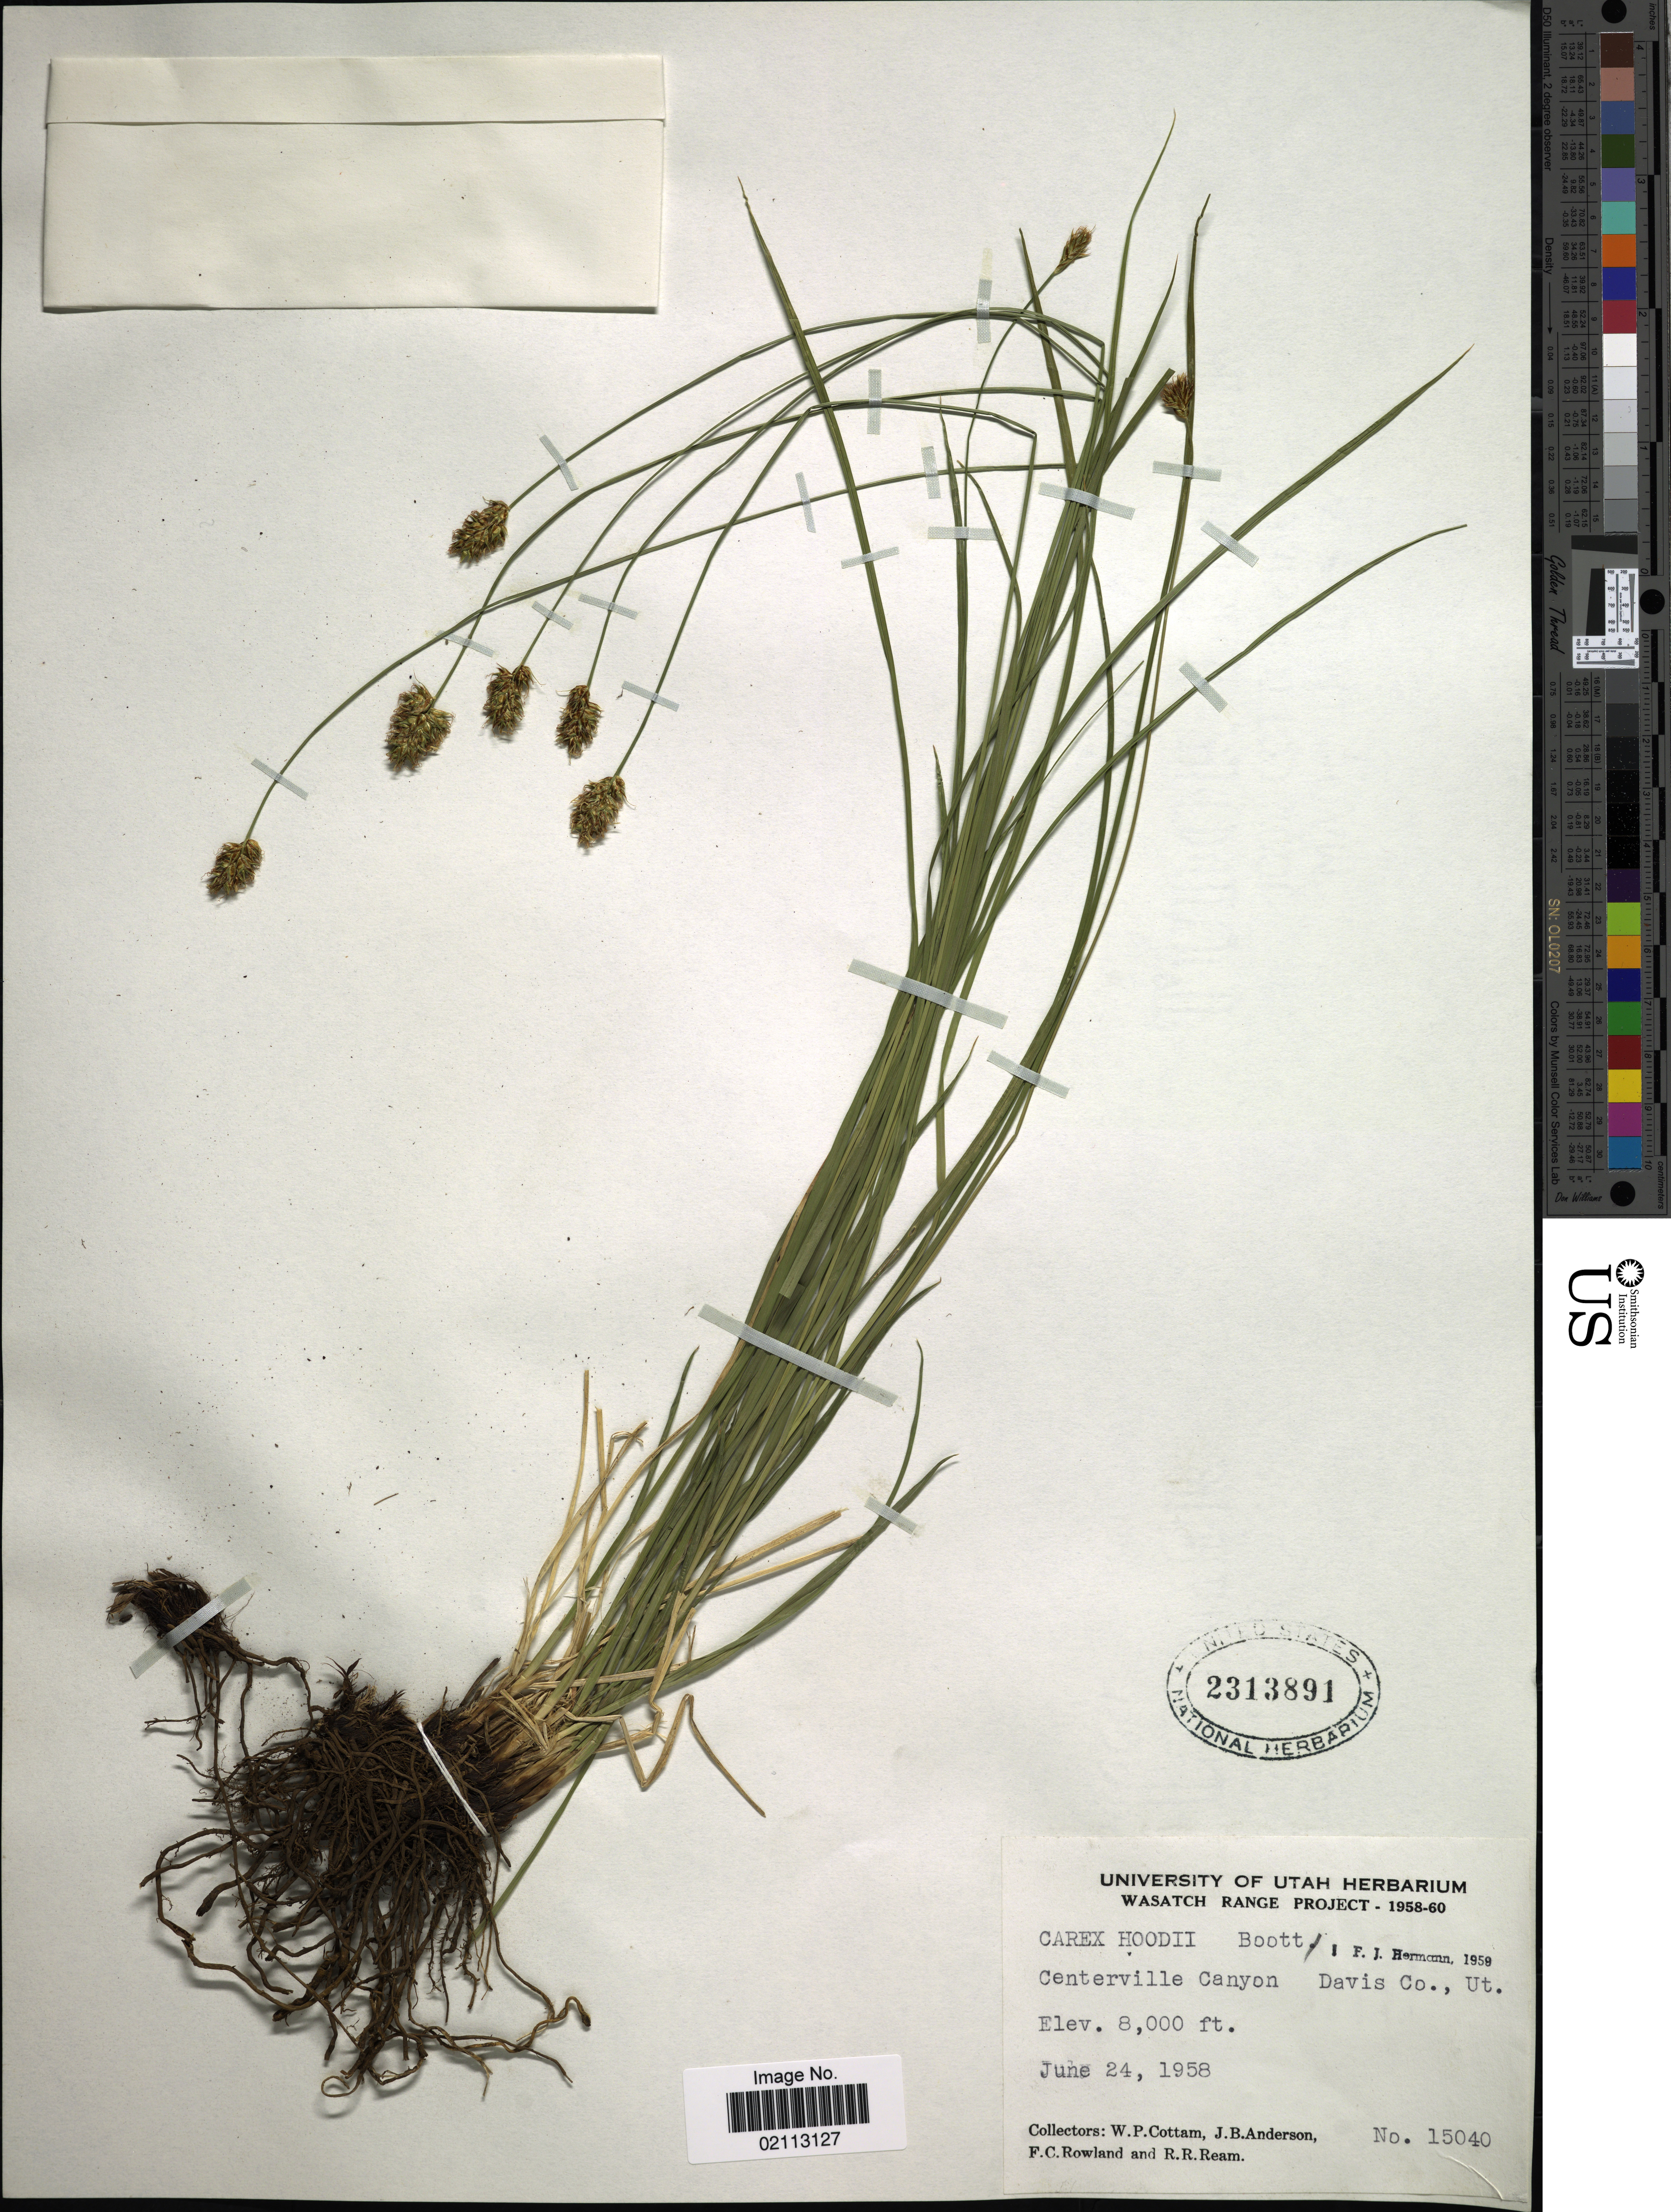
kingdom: Plantae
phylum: Tracheophyta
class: Liliopsida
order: Poales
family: Cyperaceae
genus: Carex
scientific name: Carex hoodii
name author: Boott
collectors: W. Cottam, J. B. Anderson, F. Rowland & R. Ream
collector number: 15040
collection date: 1958-06-24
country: United States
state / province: Utah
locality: Centerville Canyon, Davis Co.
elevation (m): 2438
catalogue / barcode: US 2313891